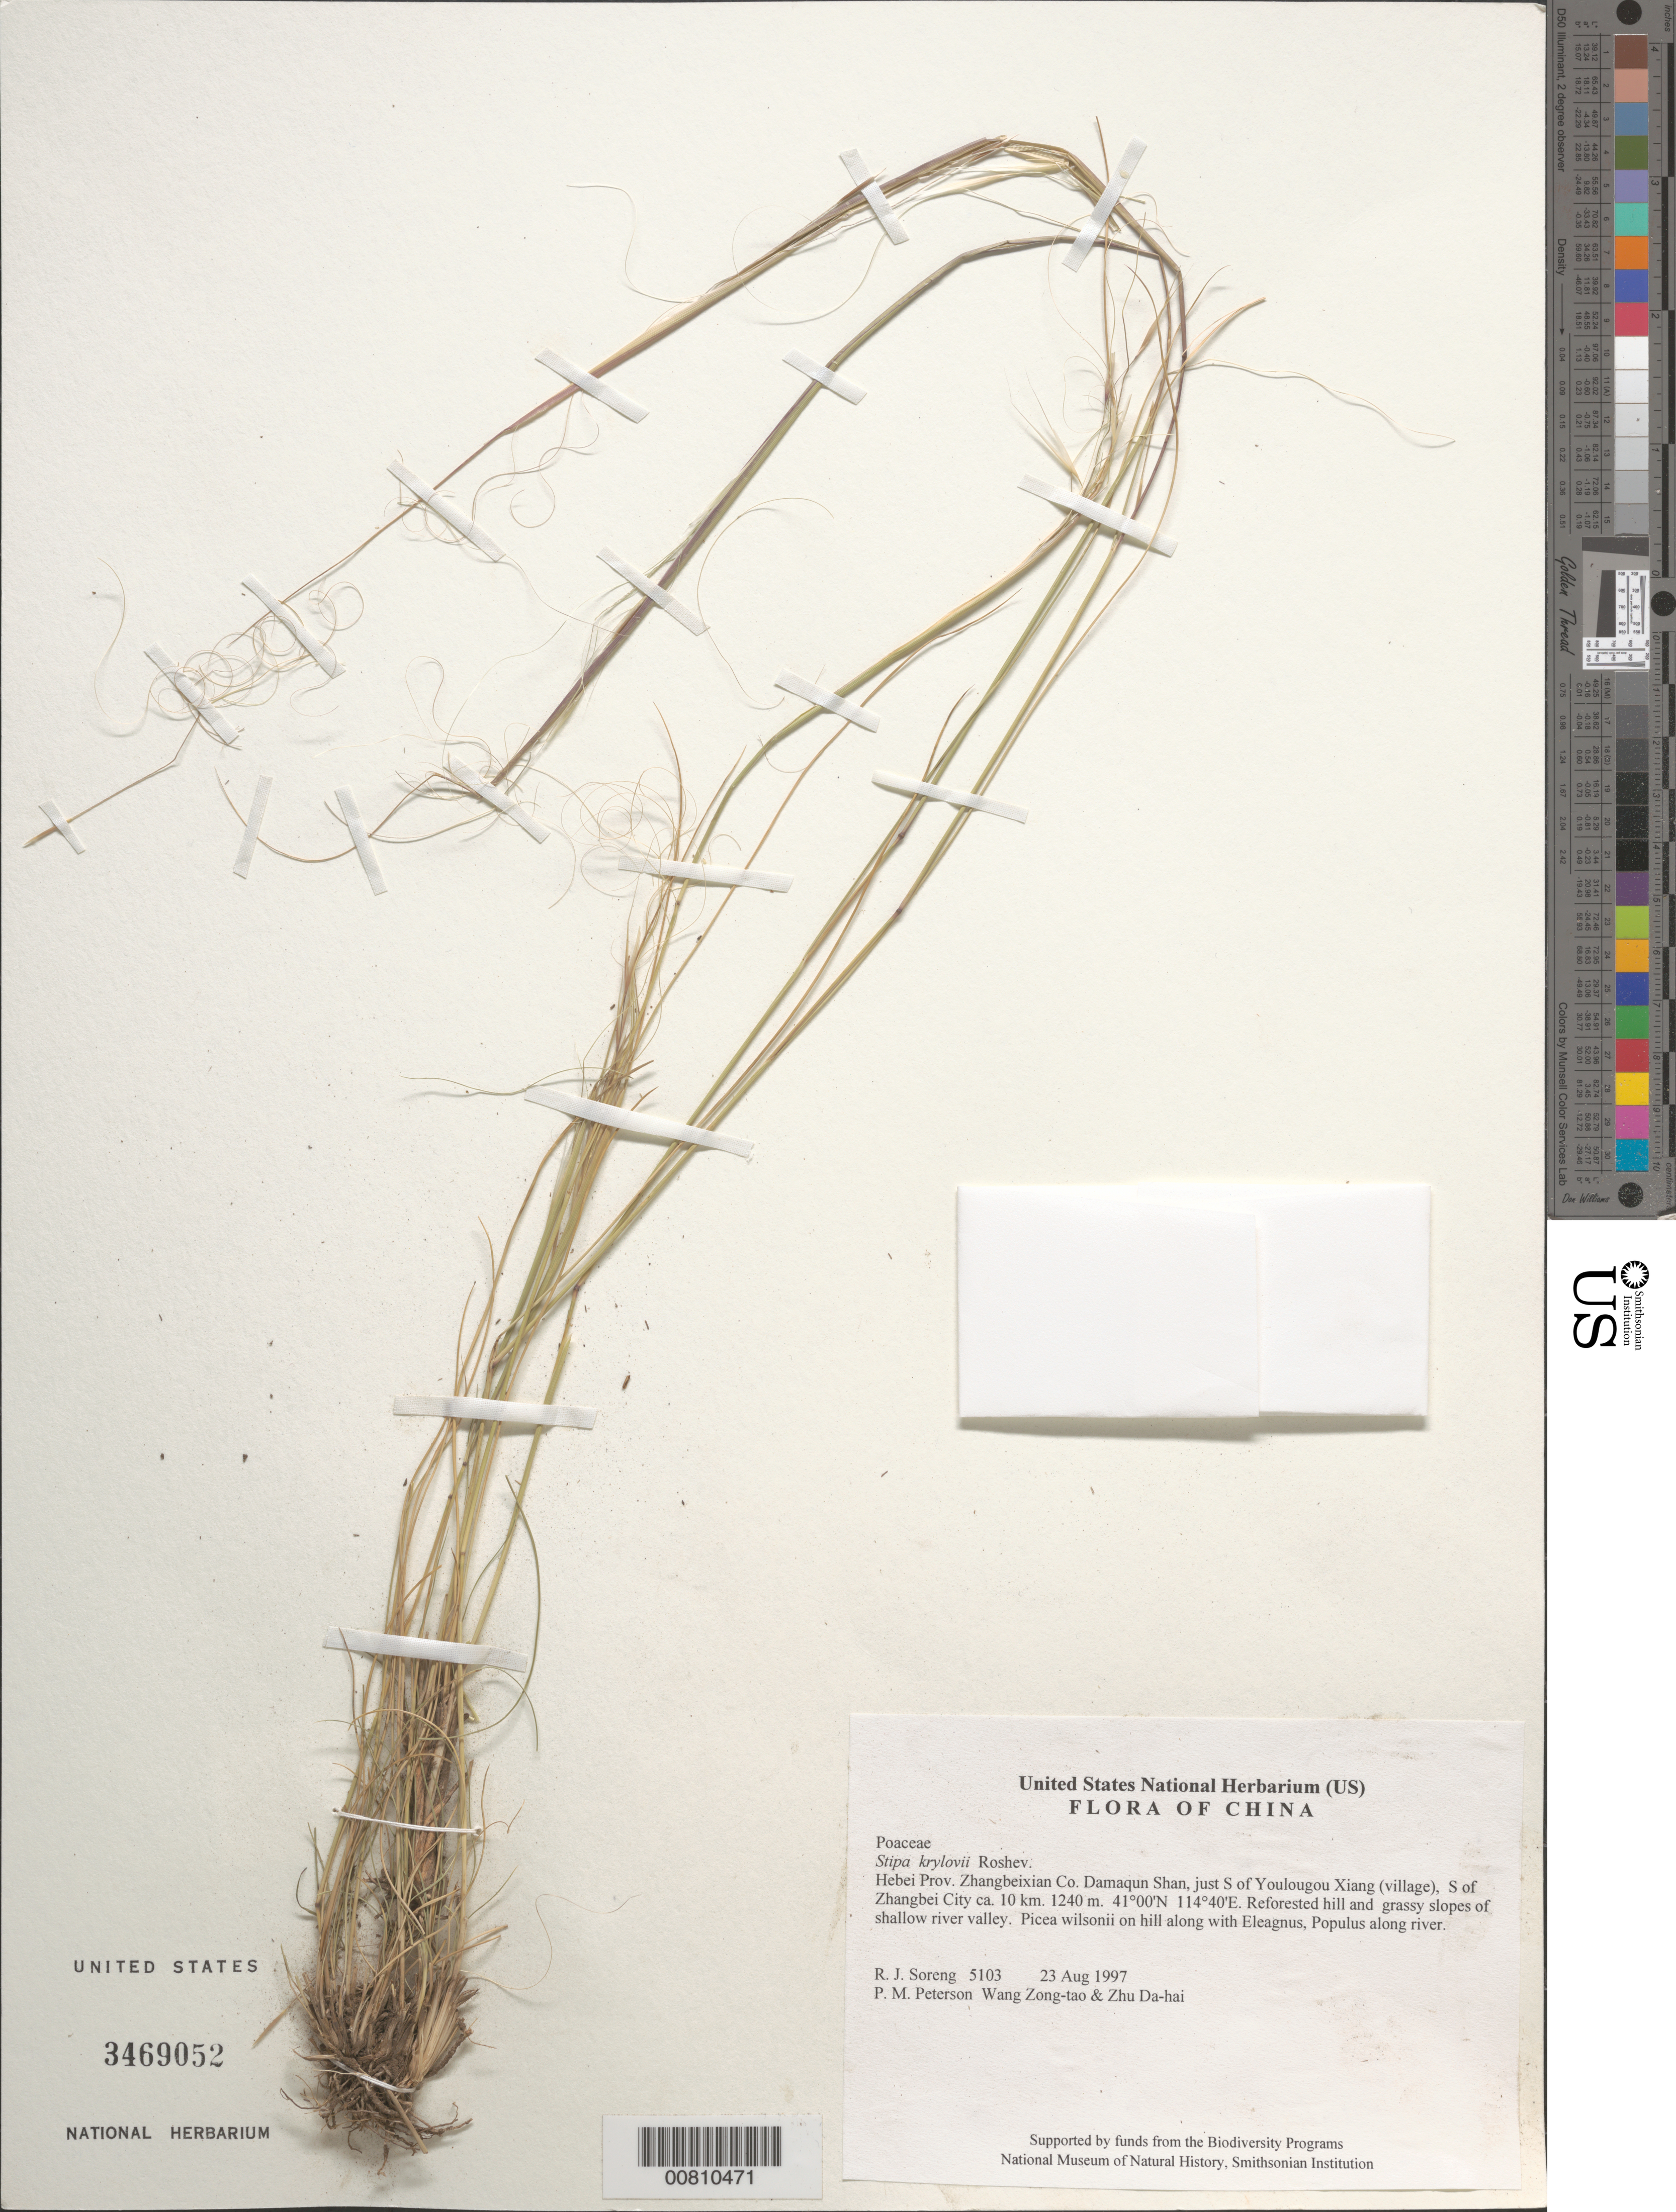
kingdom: Plantae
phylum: Tracheophyta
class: Liliopsida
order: Poales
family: Poaceae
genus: Stipa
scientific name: Stipa krylovii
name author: Roshev.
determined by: Soreng, Robert J., Research Associate (BOT), Smithsonian Institution - National Museum of Natural History (UNITED STATES)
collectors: R. J. Soreng, P. M. Peterson & Zhu Da-hai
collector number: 5103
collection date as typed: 23 Aug 1997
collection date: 1997-08-23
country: China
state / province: Hebei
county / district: Zhangbeixian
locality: Damaqun Shan, just S of Youlougou Xiang (village), S of Zhangbei City ca. 10 km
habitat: Reforested hill and grassy slopes of shallow river valley. Picea wilsonii on hill along with Eleagnus, Populus along river.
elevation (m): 1240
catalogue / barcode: US 3469052